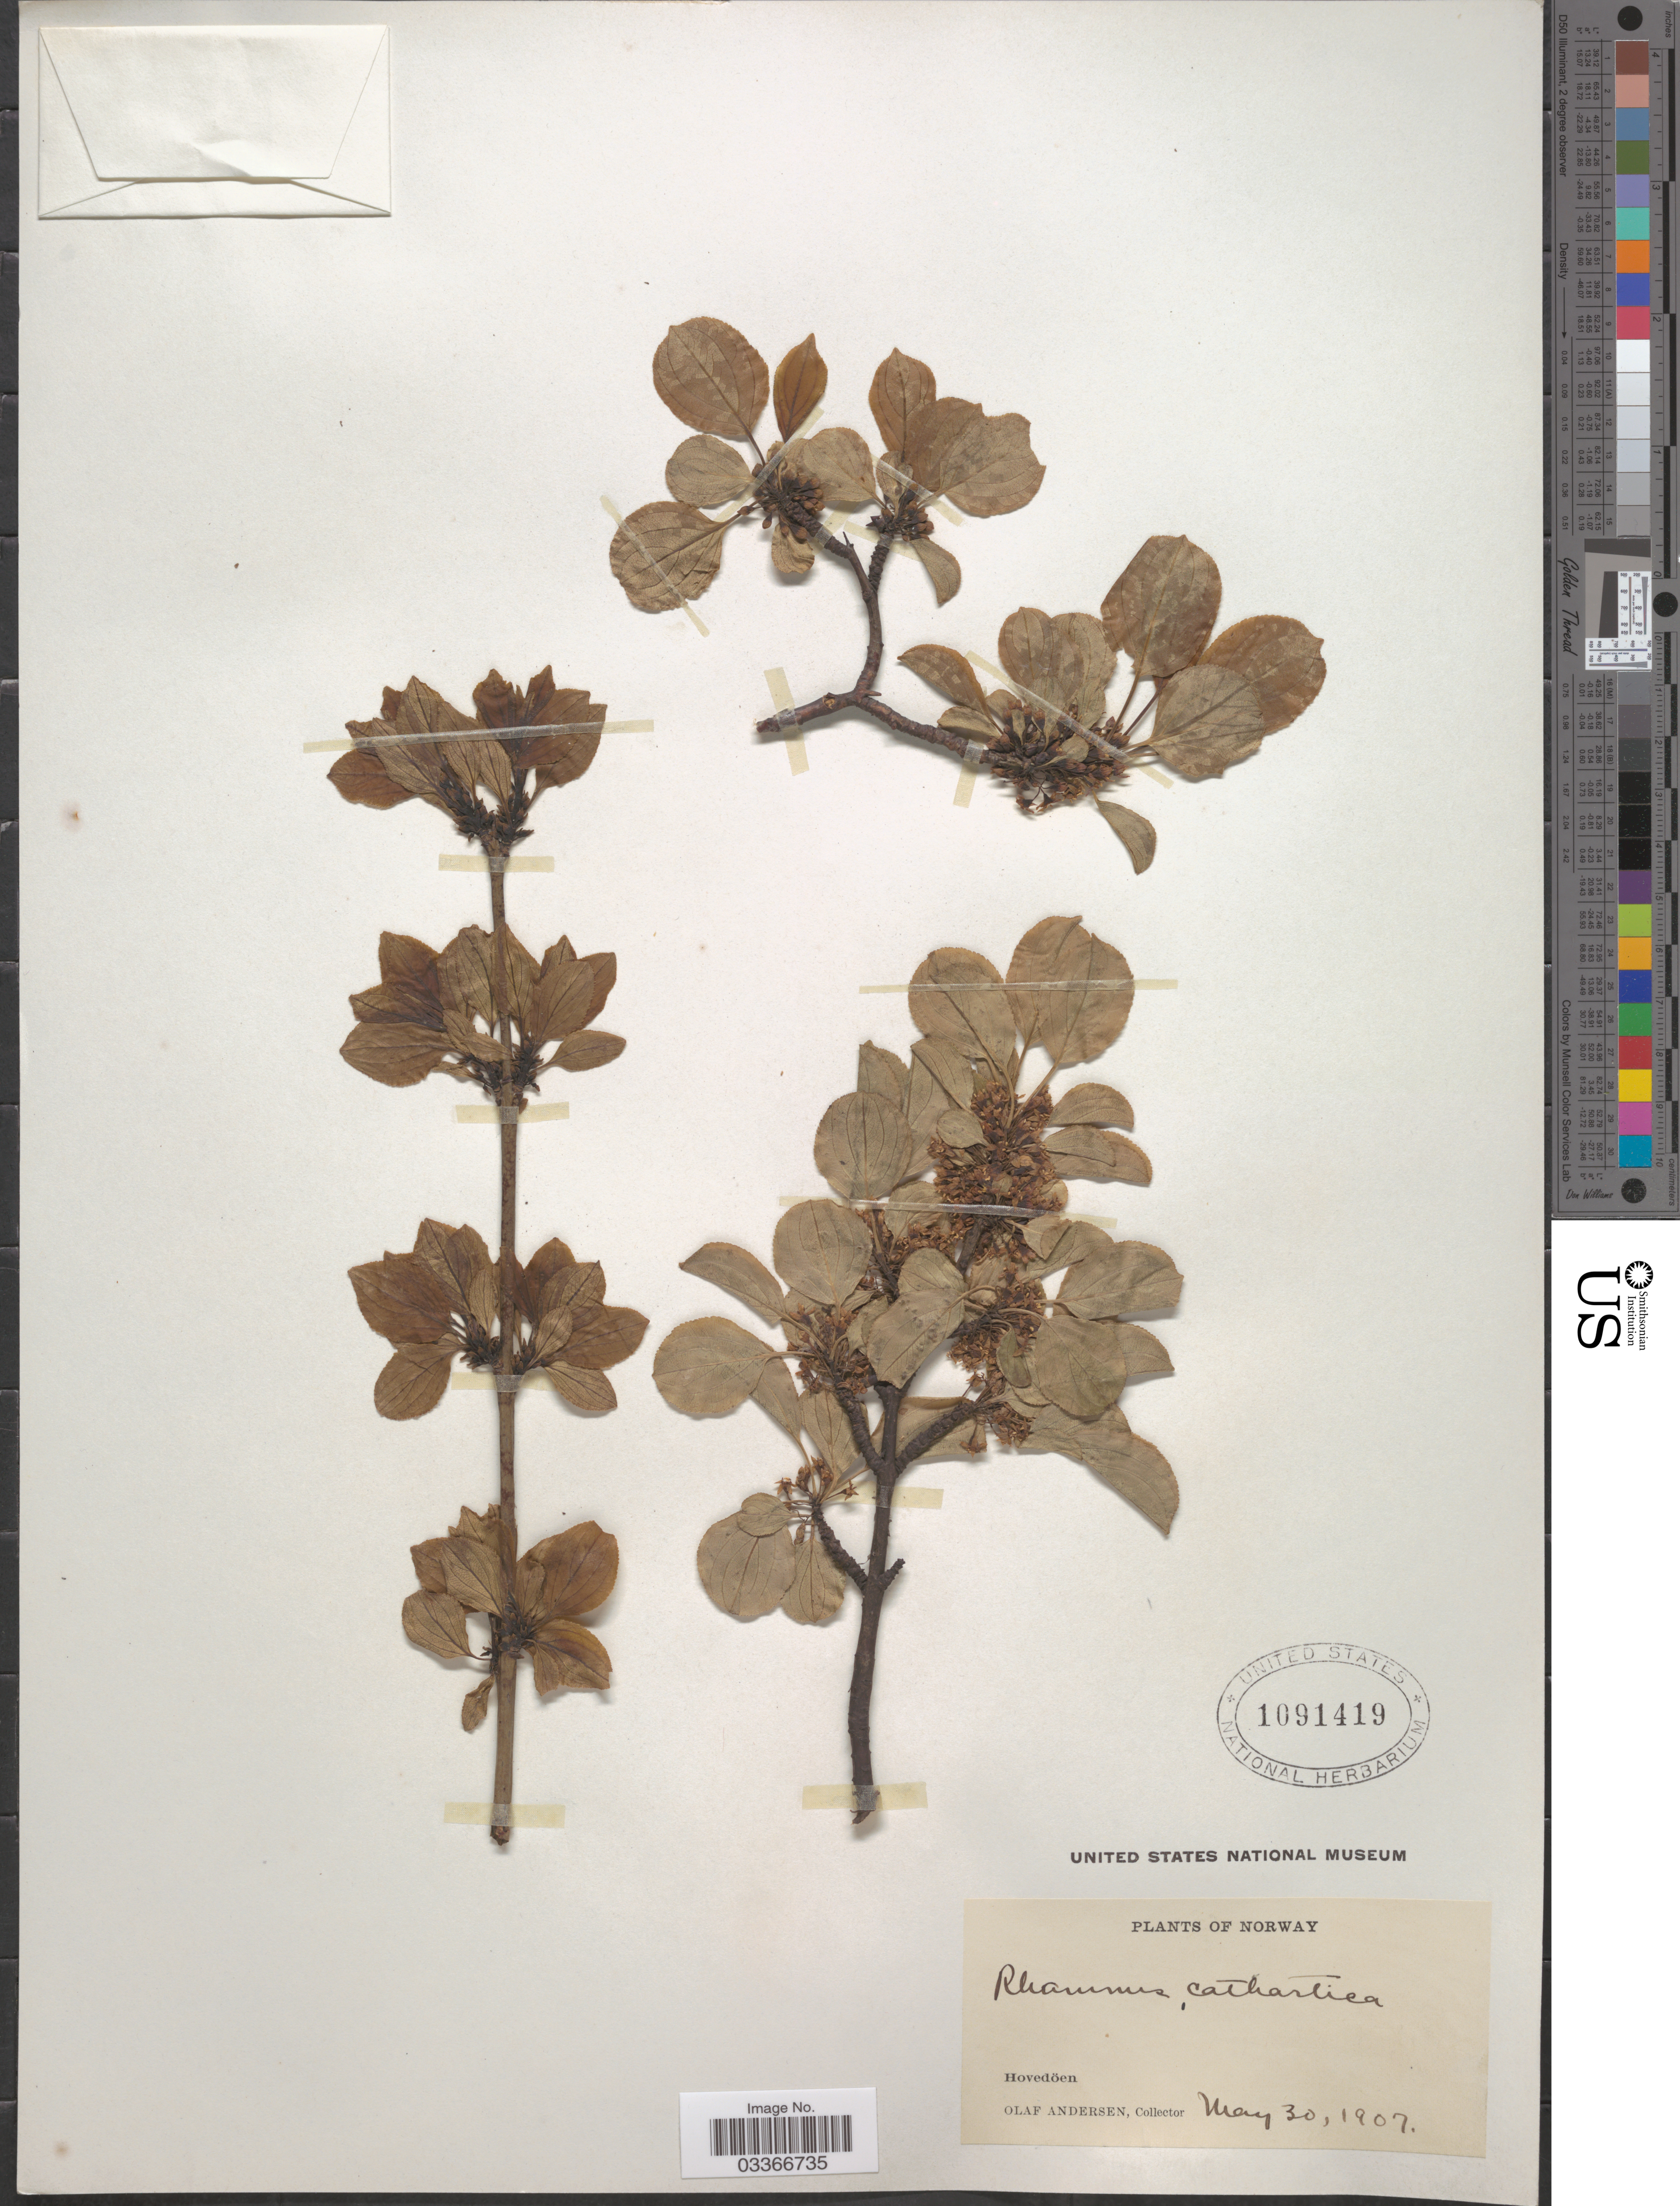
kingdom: Plantae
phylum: Tracheophyta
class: Magnoliopsida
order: Rosales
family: Rhamnaceae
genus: Rhamnus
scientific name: Rhamnus cathartica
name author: L.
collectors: O. Andersen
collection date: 1907-05-30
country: Norway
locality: Hovedöen.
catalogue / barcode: US 1091419